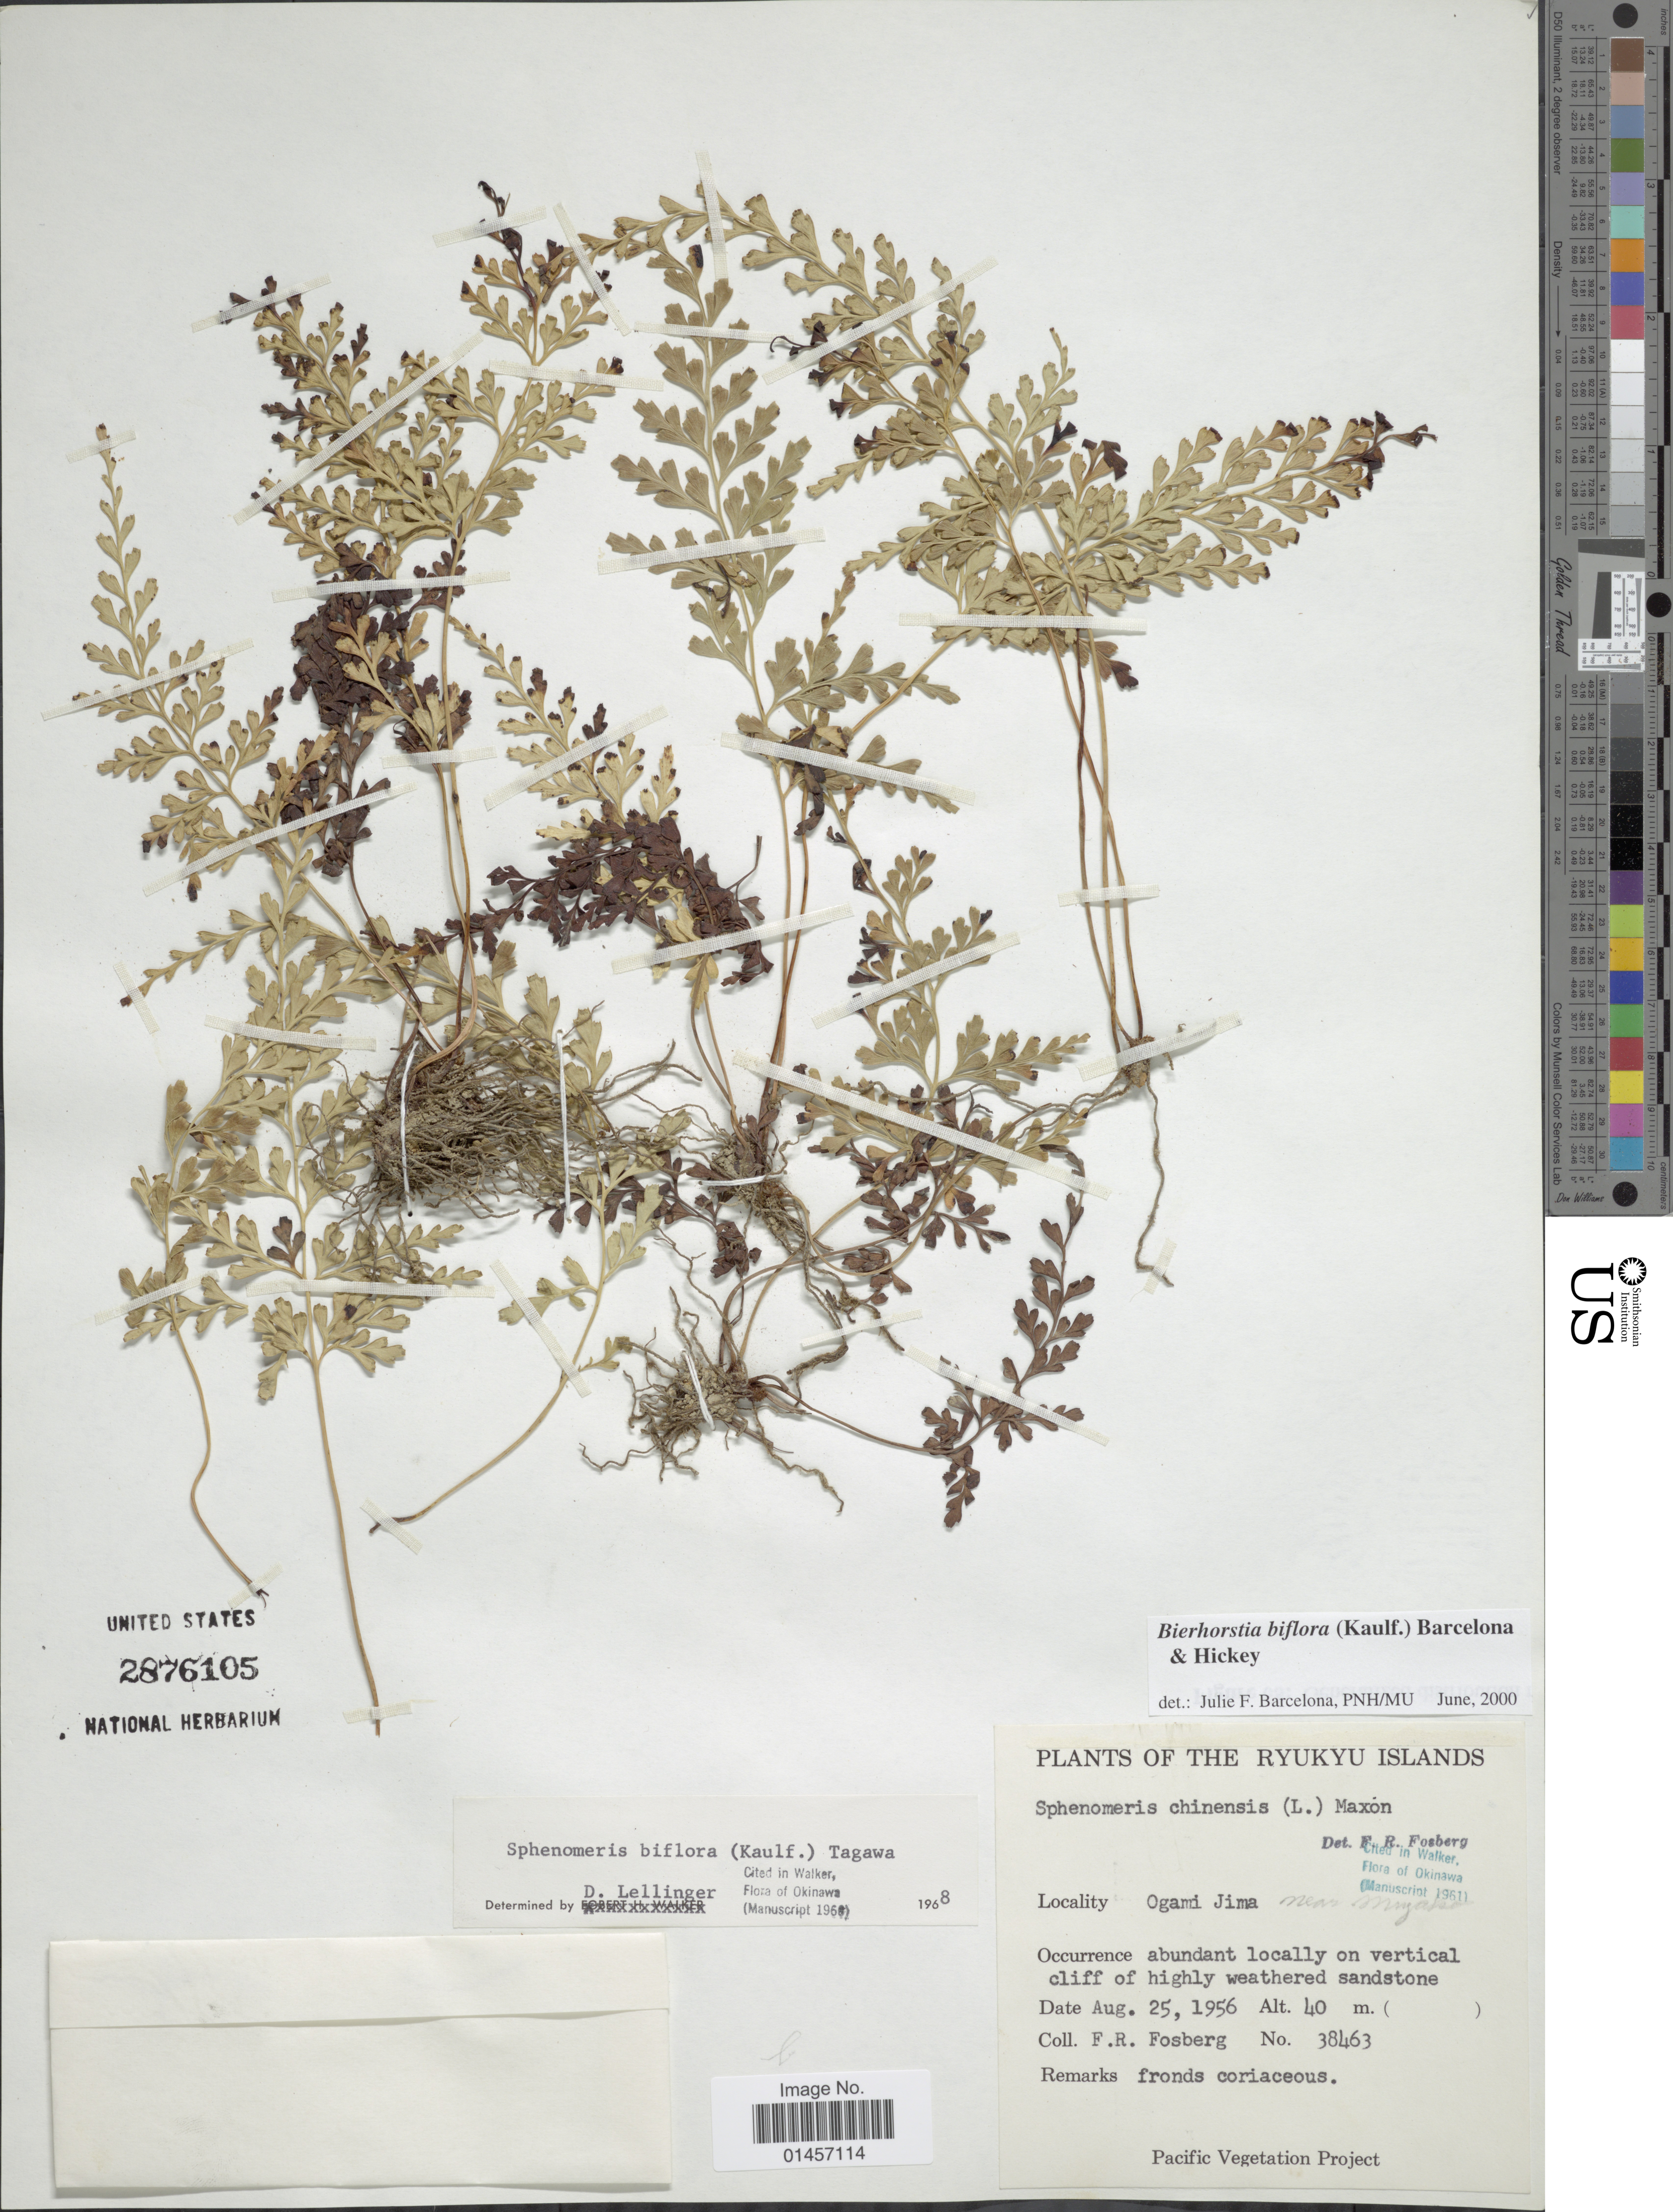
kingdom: Plantae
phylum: Tracheophyta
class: Polypodiopsida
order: Polypodiales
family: Lindsaeaceae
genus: Sphenomeris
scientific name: Sphenomeris biflora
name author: (Kaulf.) Mett.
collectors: F. R. Fosberg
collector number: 38463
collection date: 1956-08-25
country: Japan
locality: Ryukyu Islands, Ogami Jima.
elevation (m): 40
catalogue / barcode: US 2876105